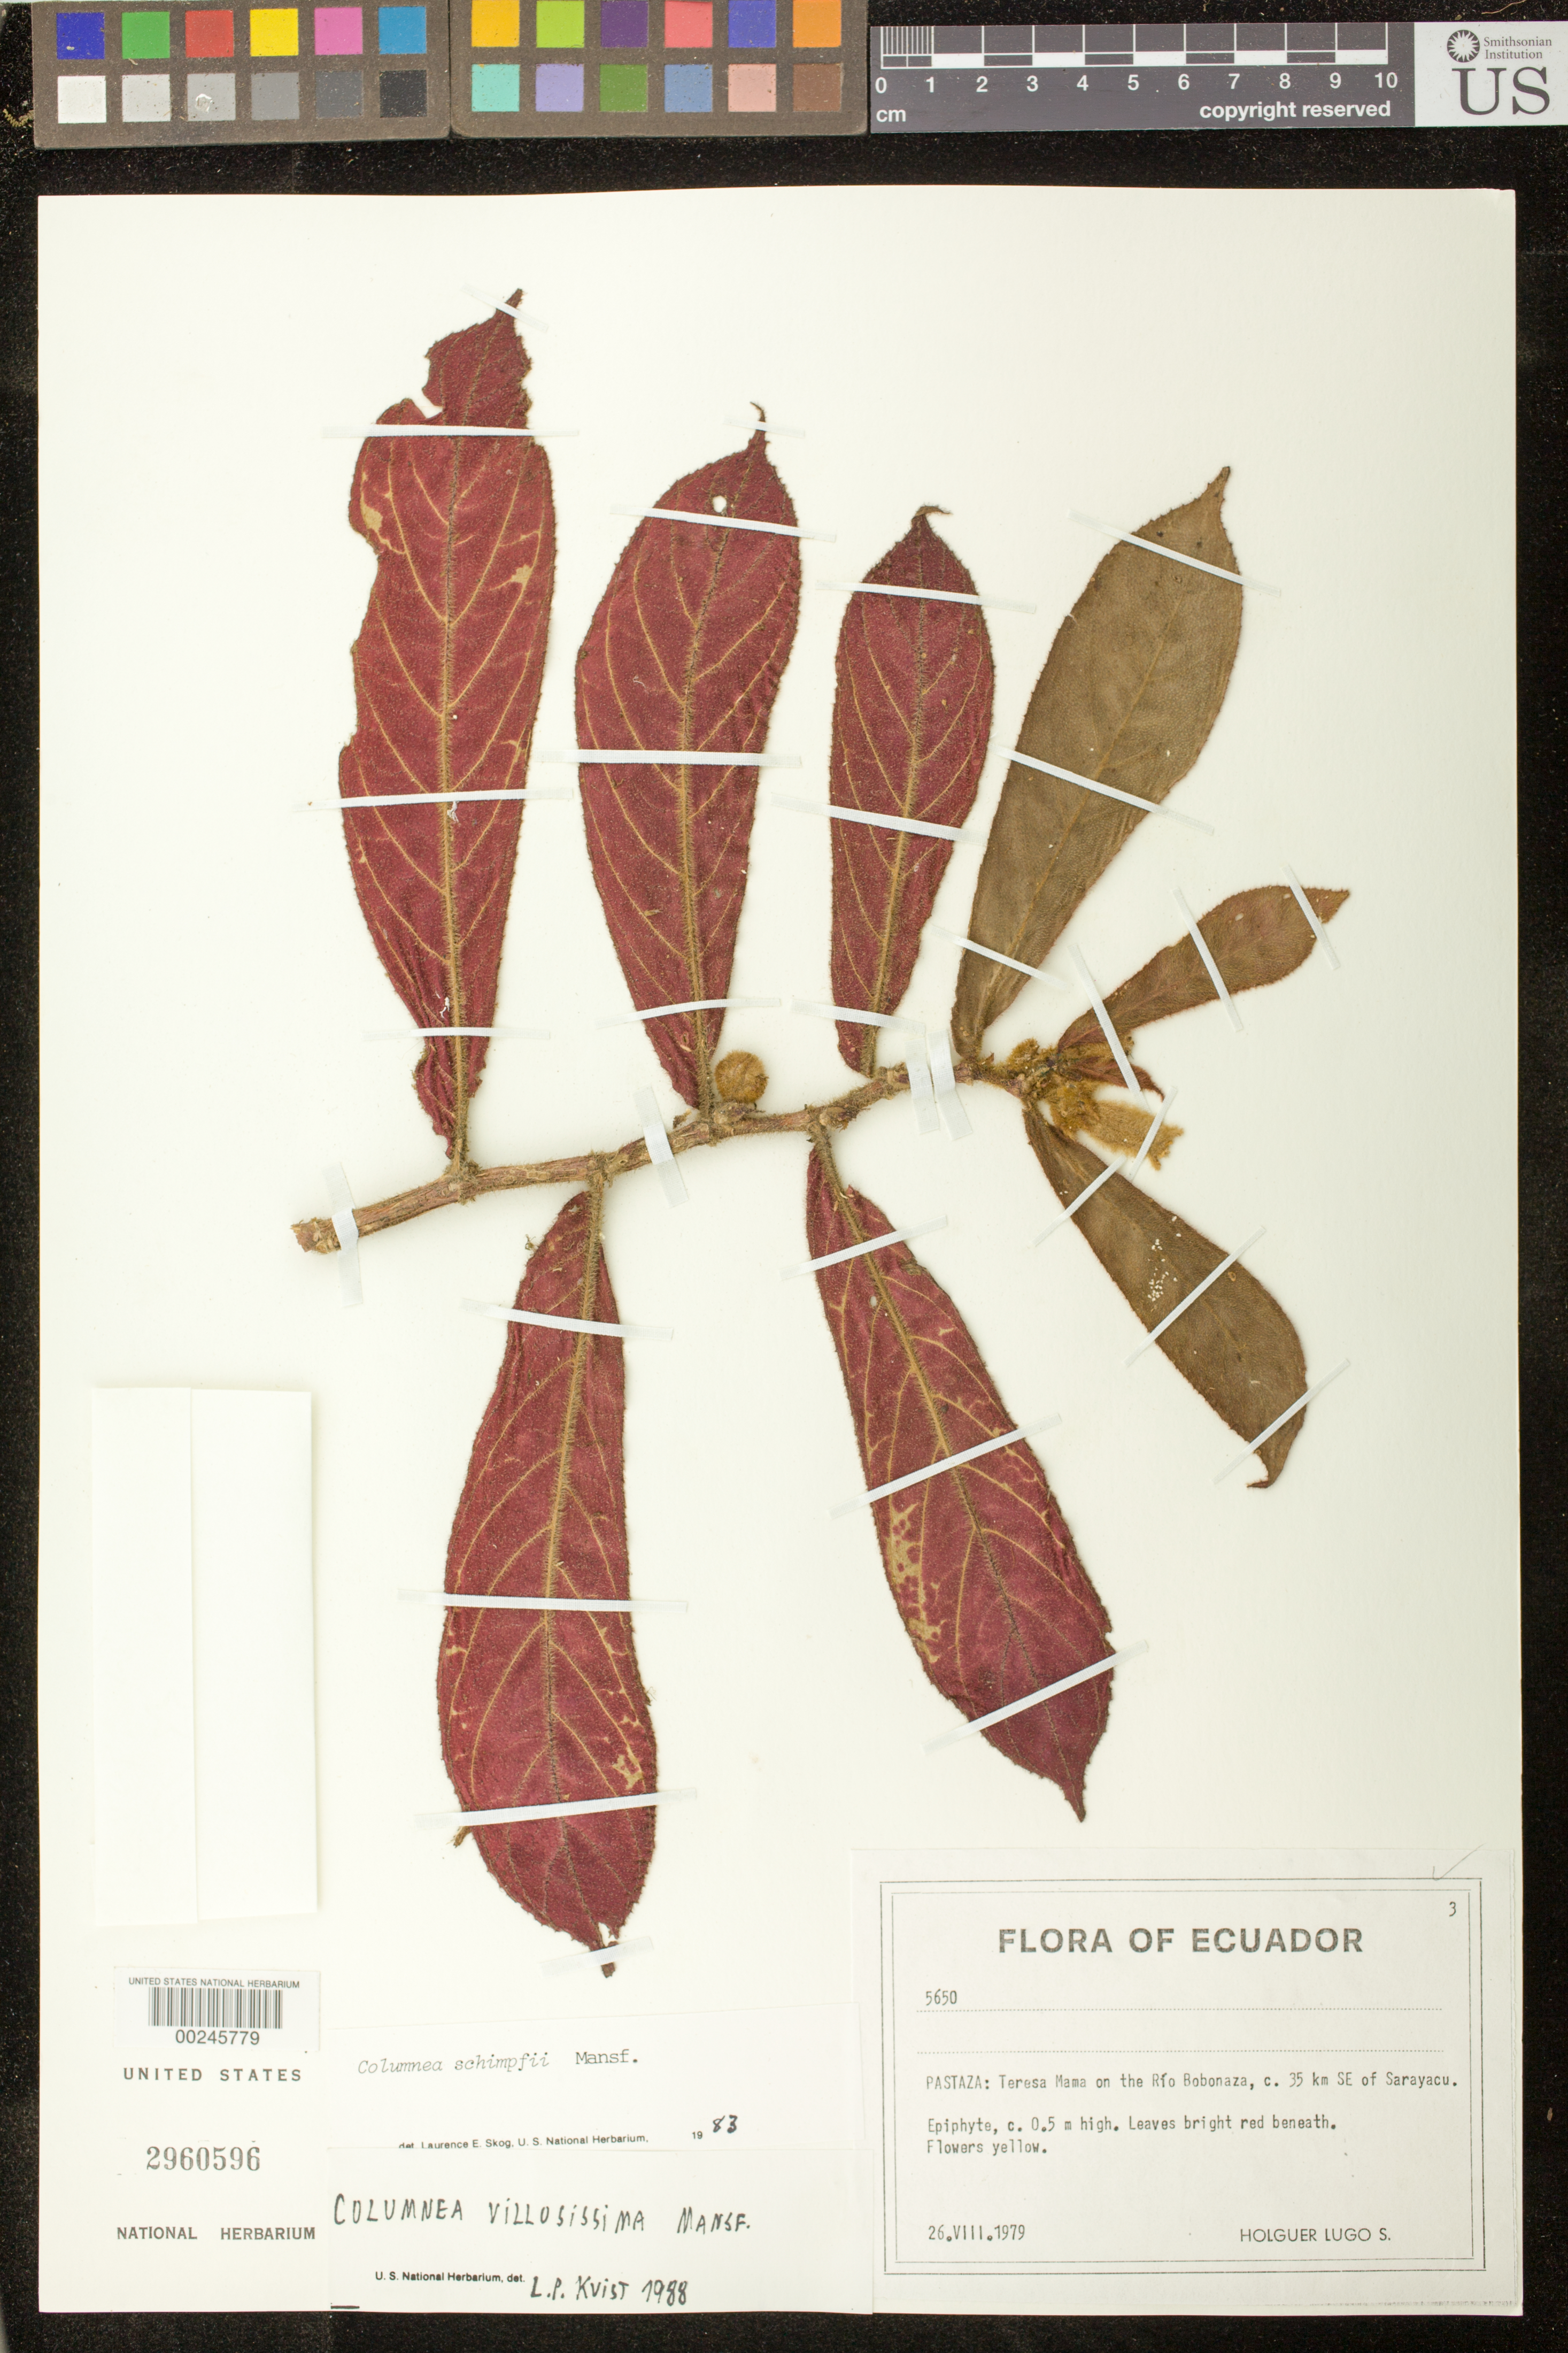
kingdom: Plantae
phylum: Tracheophyta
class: Magnoliopsida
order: Lamiales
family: Gesneriaceae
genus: Columnea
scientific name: Columnea villosissima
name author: Mansf.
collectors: H. Lugo S.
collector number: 5650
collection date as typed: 26 Aug 1979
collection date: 1979-08-26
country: Ecuador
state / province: Pastaza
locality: Teresa Mama on the Rio Bobonaza, C 35 km SE of Sarayacu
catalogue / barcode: US 2960596